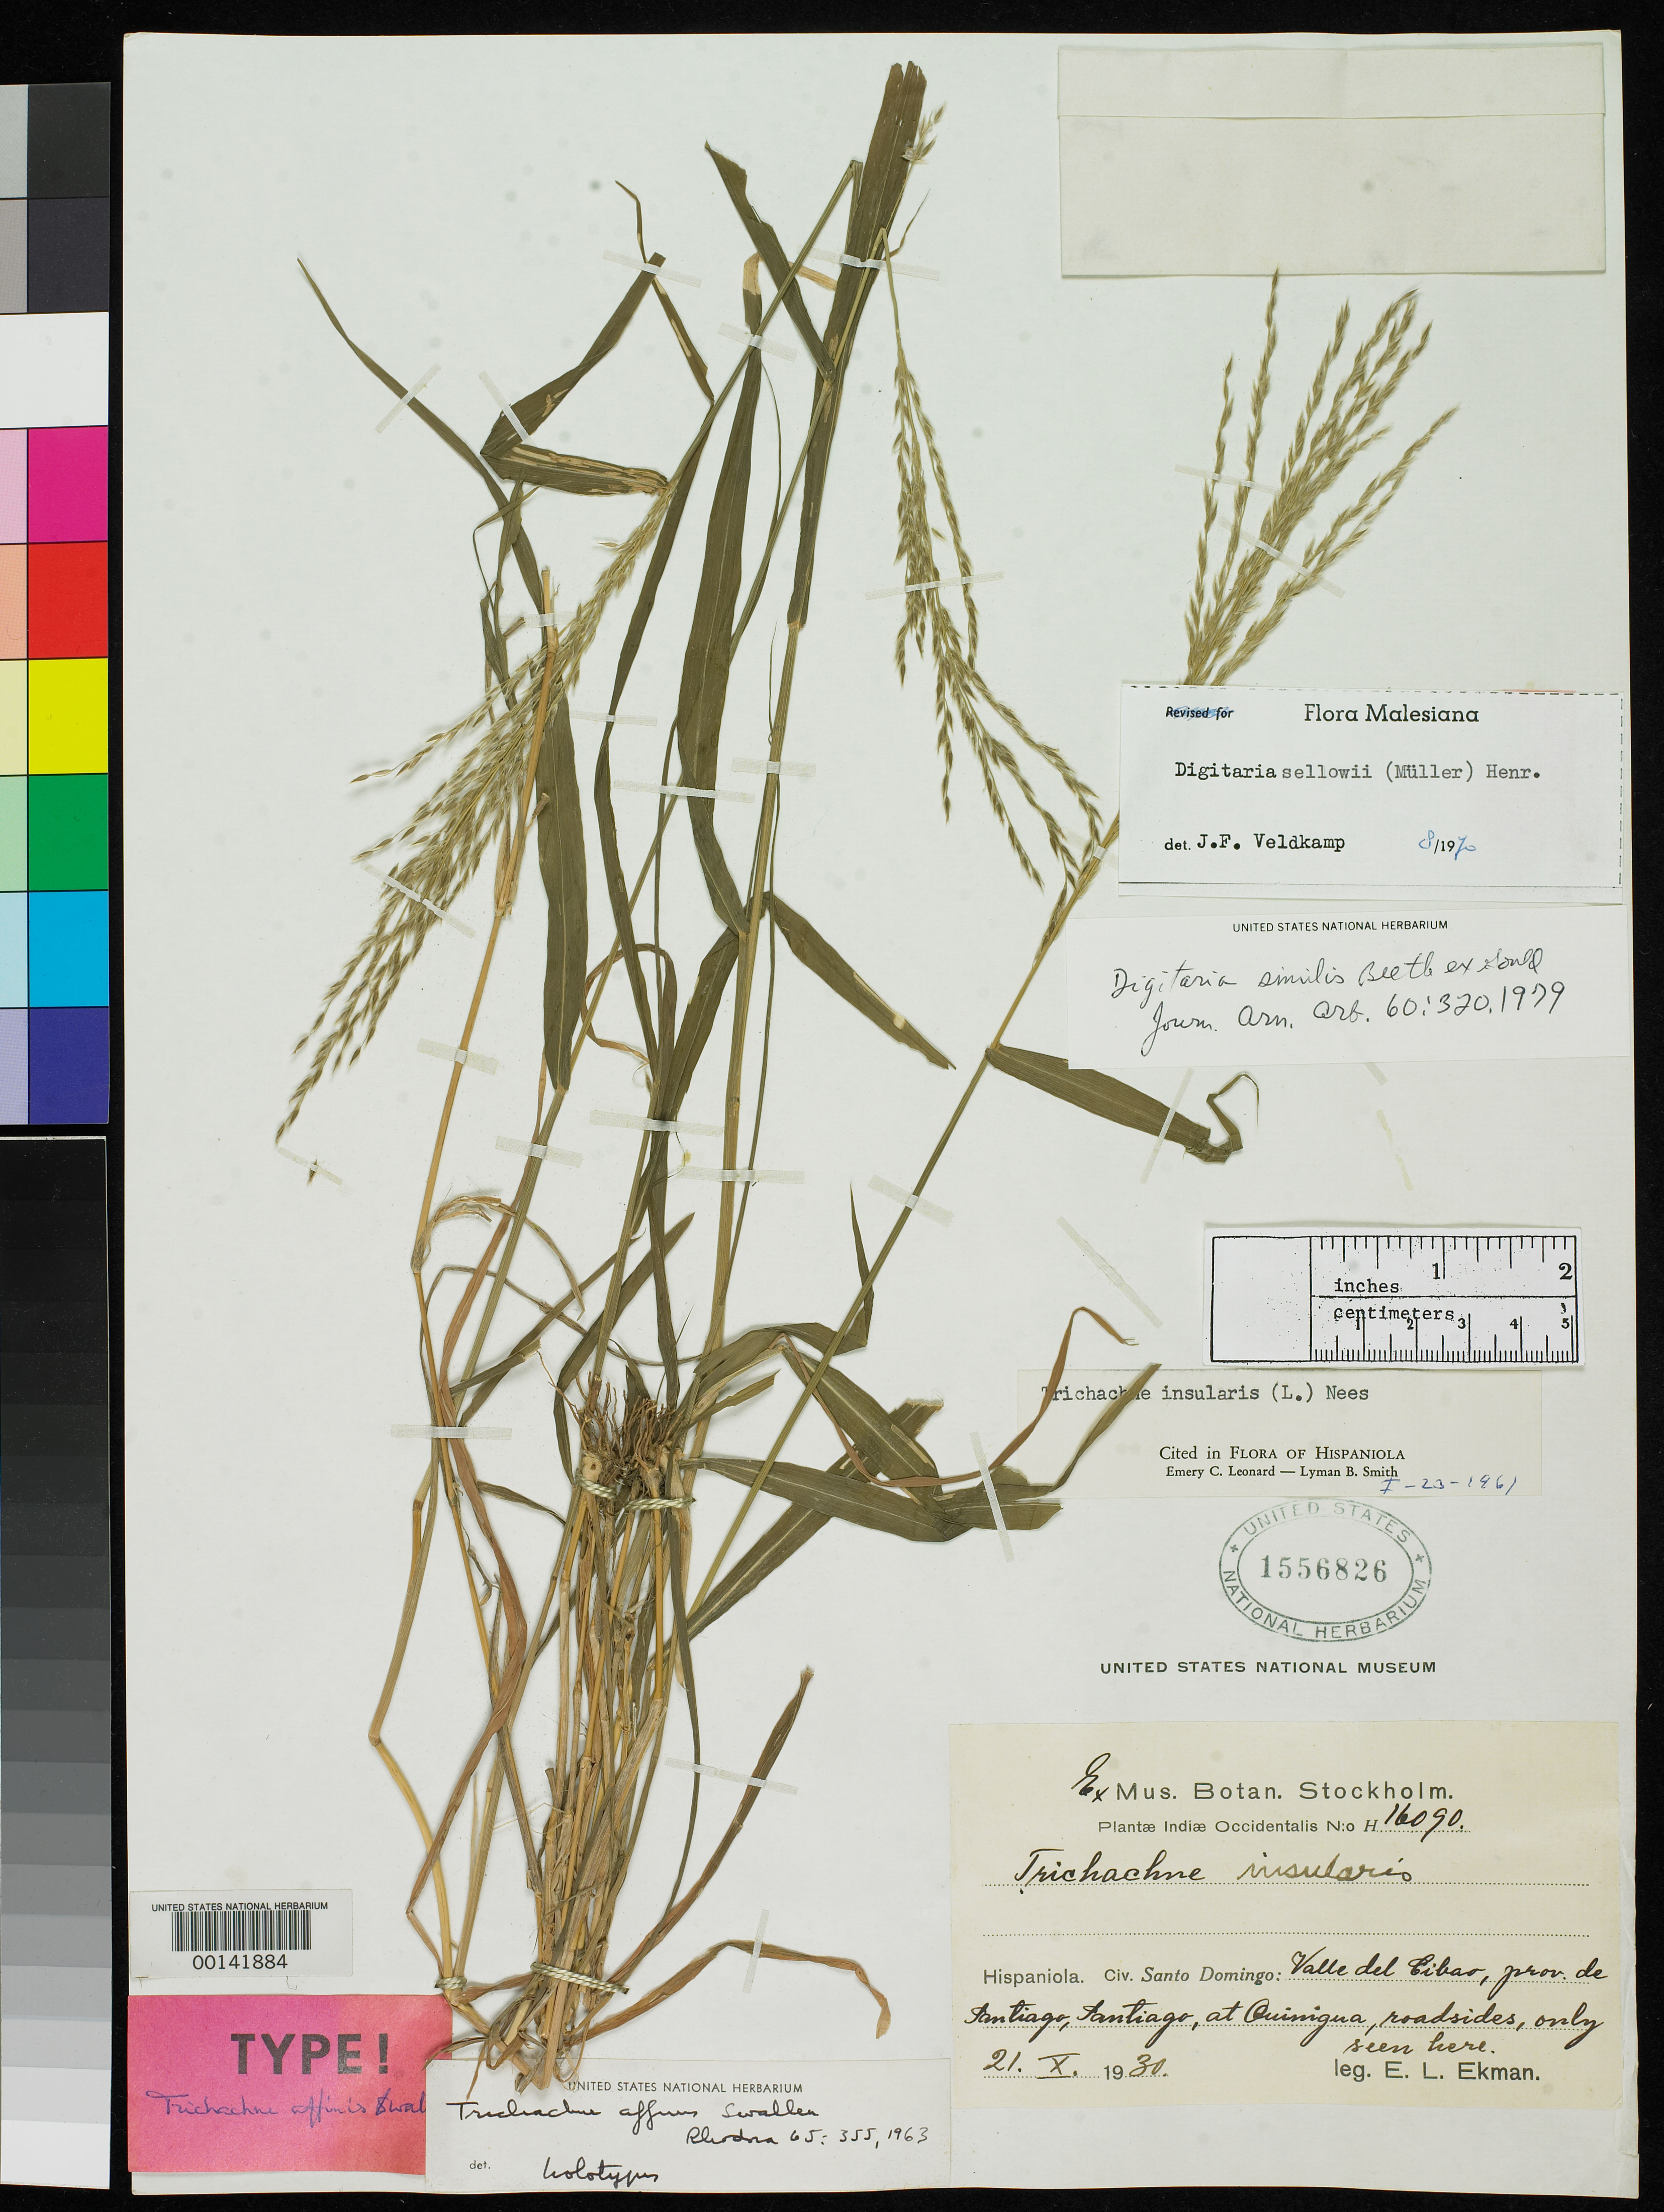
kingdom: Plantae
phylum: Tracheophyta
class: Liliopsida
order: Poales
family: Poaceae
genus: Trichachne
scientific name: Trichachne affinis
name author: Swallen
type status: Holotype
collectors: E. L. Ekman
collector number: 16090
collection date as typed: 21 Oct 1930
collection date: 1930-10-21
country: Dominican Republic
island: Hispaniola Island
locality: Santo Domingo.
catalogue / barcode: US 1556826